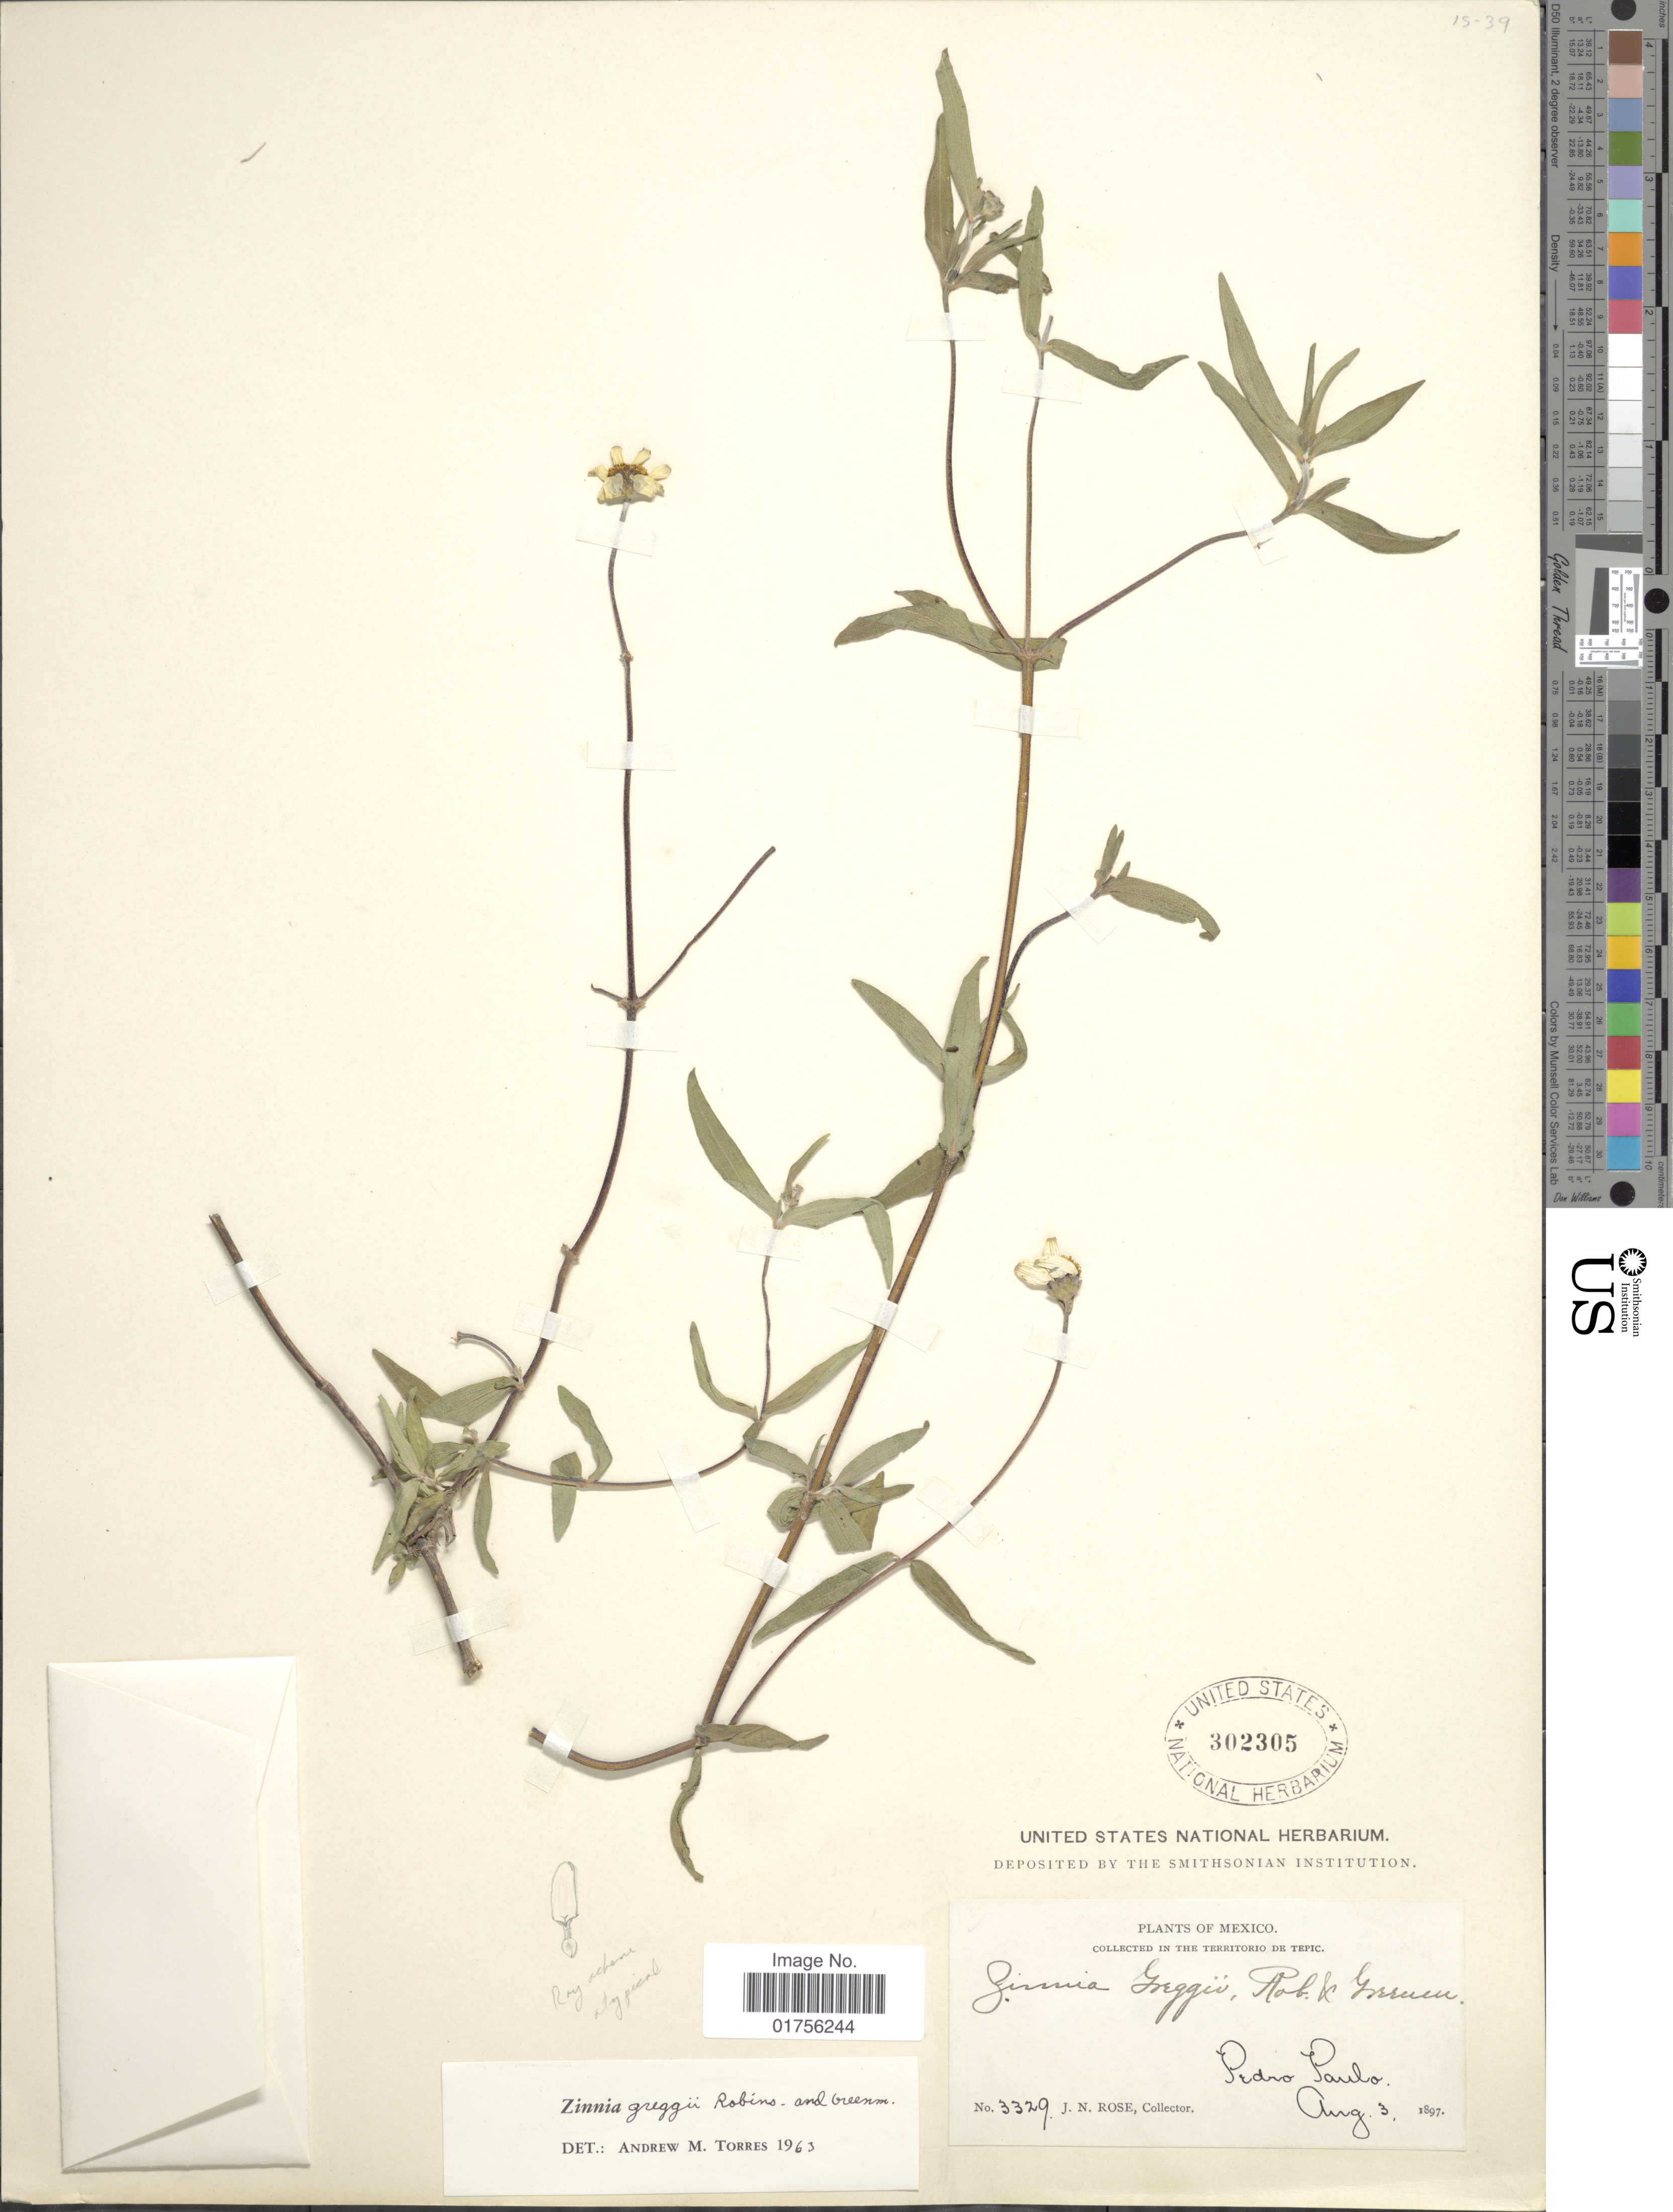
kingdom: Plantae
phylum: Tracheophyta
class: Magnoliopsida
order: Asterales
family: Asteraceae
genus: Zinnia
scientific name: Zinnia greggii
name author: (B.L. Rob.) B.L. Rob.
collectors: J. N. Rose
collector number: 3329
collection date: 1897-08-03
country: Mexico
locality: In the Territorio de Tepic, Pedro Paulo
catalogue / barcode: US 302305